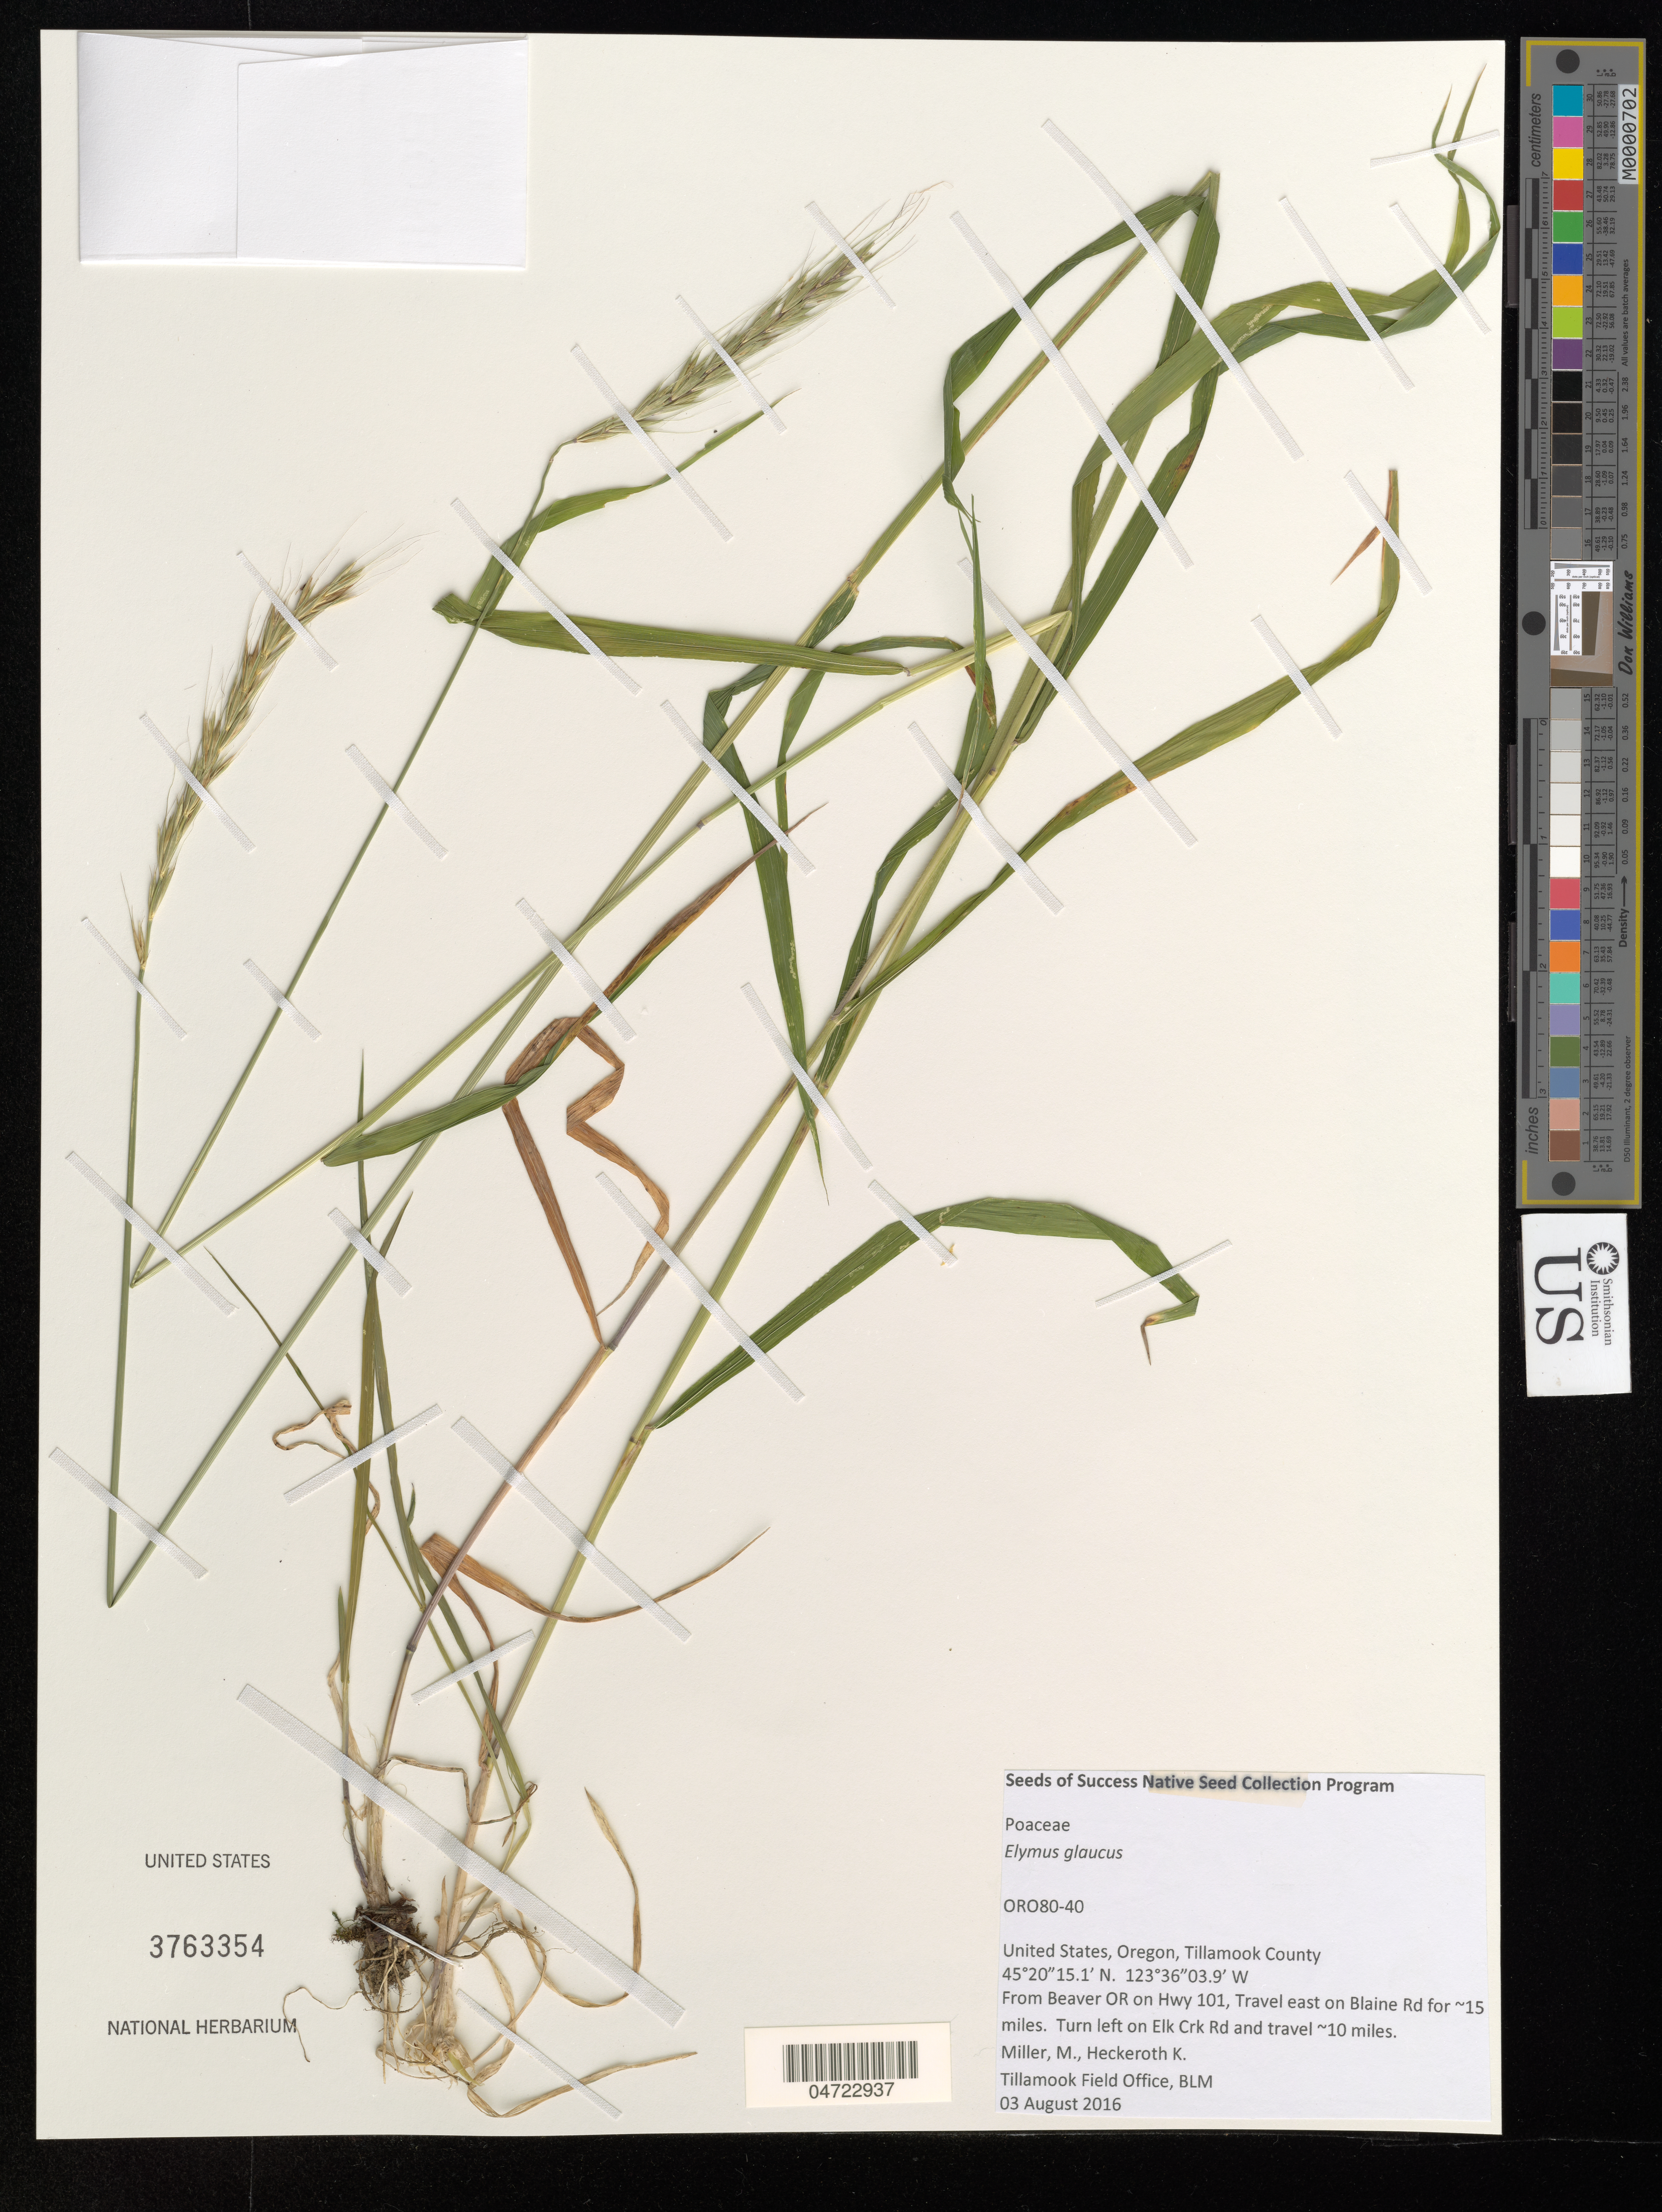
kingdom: Plantae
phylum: Tracheophyta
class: Liliopsida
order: Poales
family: Poaceae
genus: Elymus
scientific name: Elymus glaucus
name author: Buckley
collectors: M. Miller & K. Heckeroth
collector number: ORO80-40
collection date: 2016-08-03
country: United States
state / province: Oregon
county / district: Tillamook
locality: Tillamook County. From Beaver OR on Hwy 101, Travel east on Blaine Rd for ~15 miles. Turn left on Elk Crk Rd and travel ~10 miles.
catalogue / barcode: US 3763354